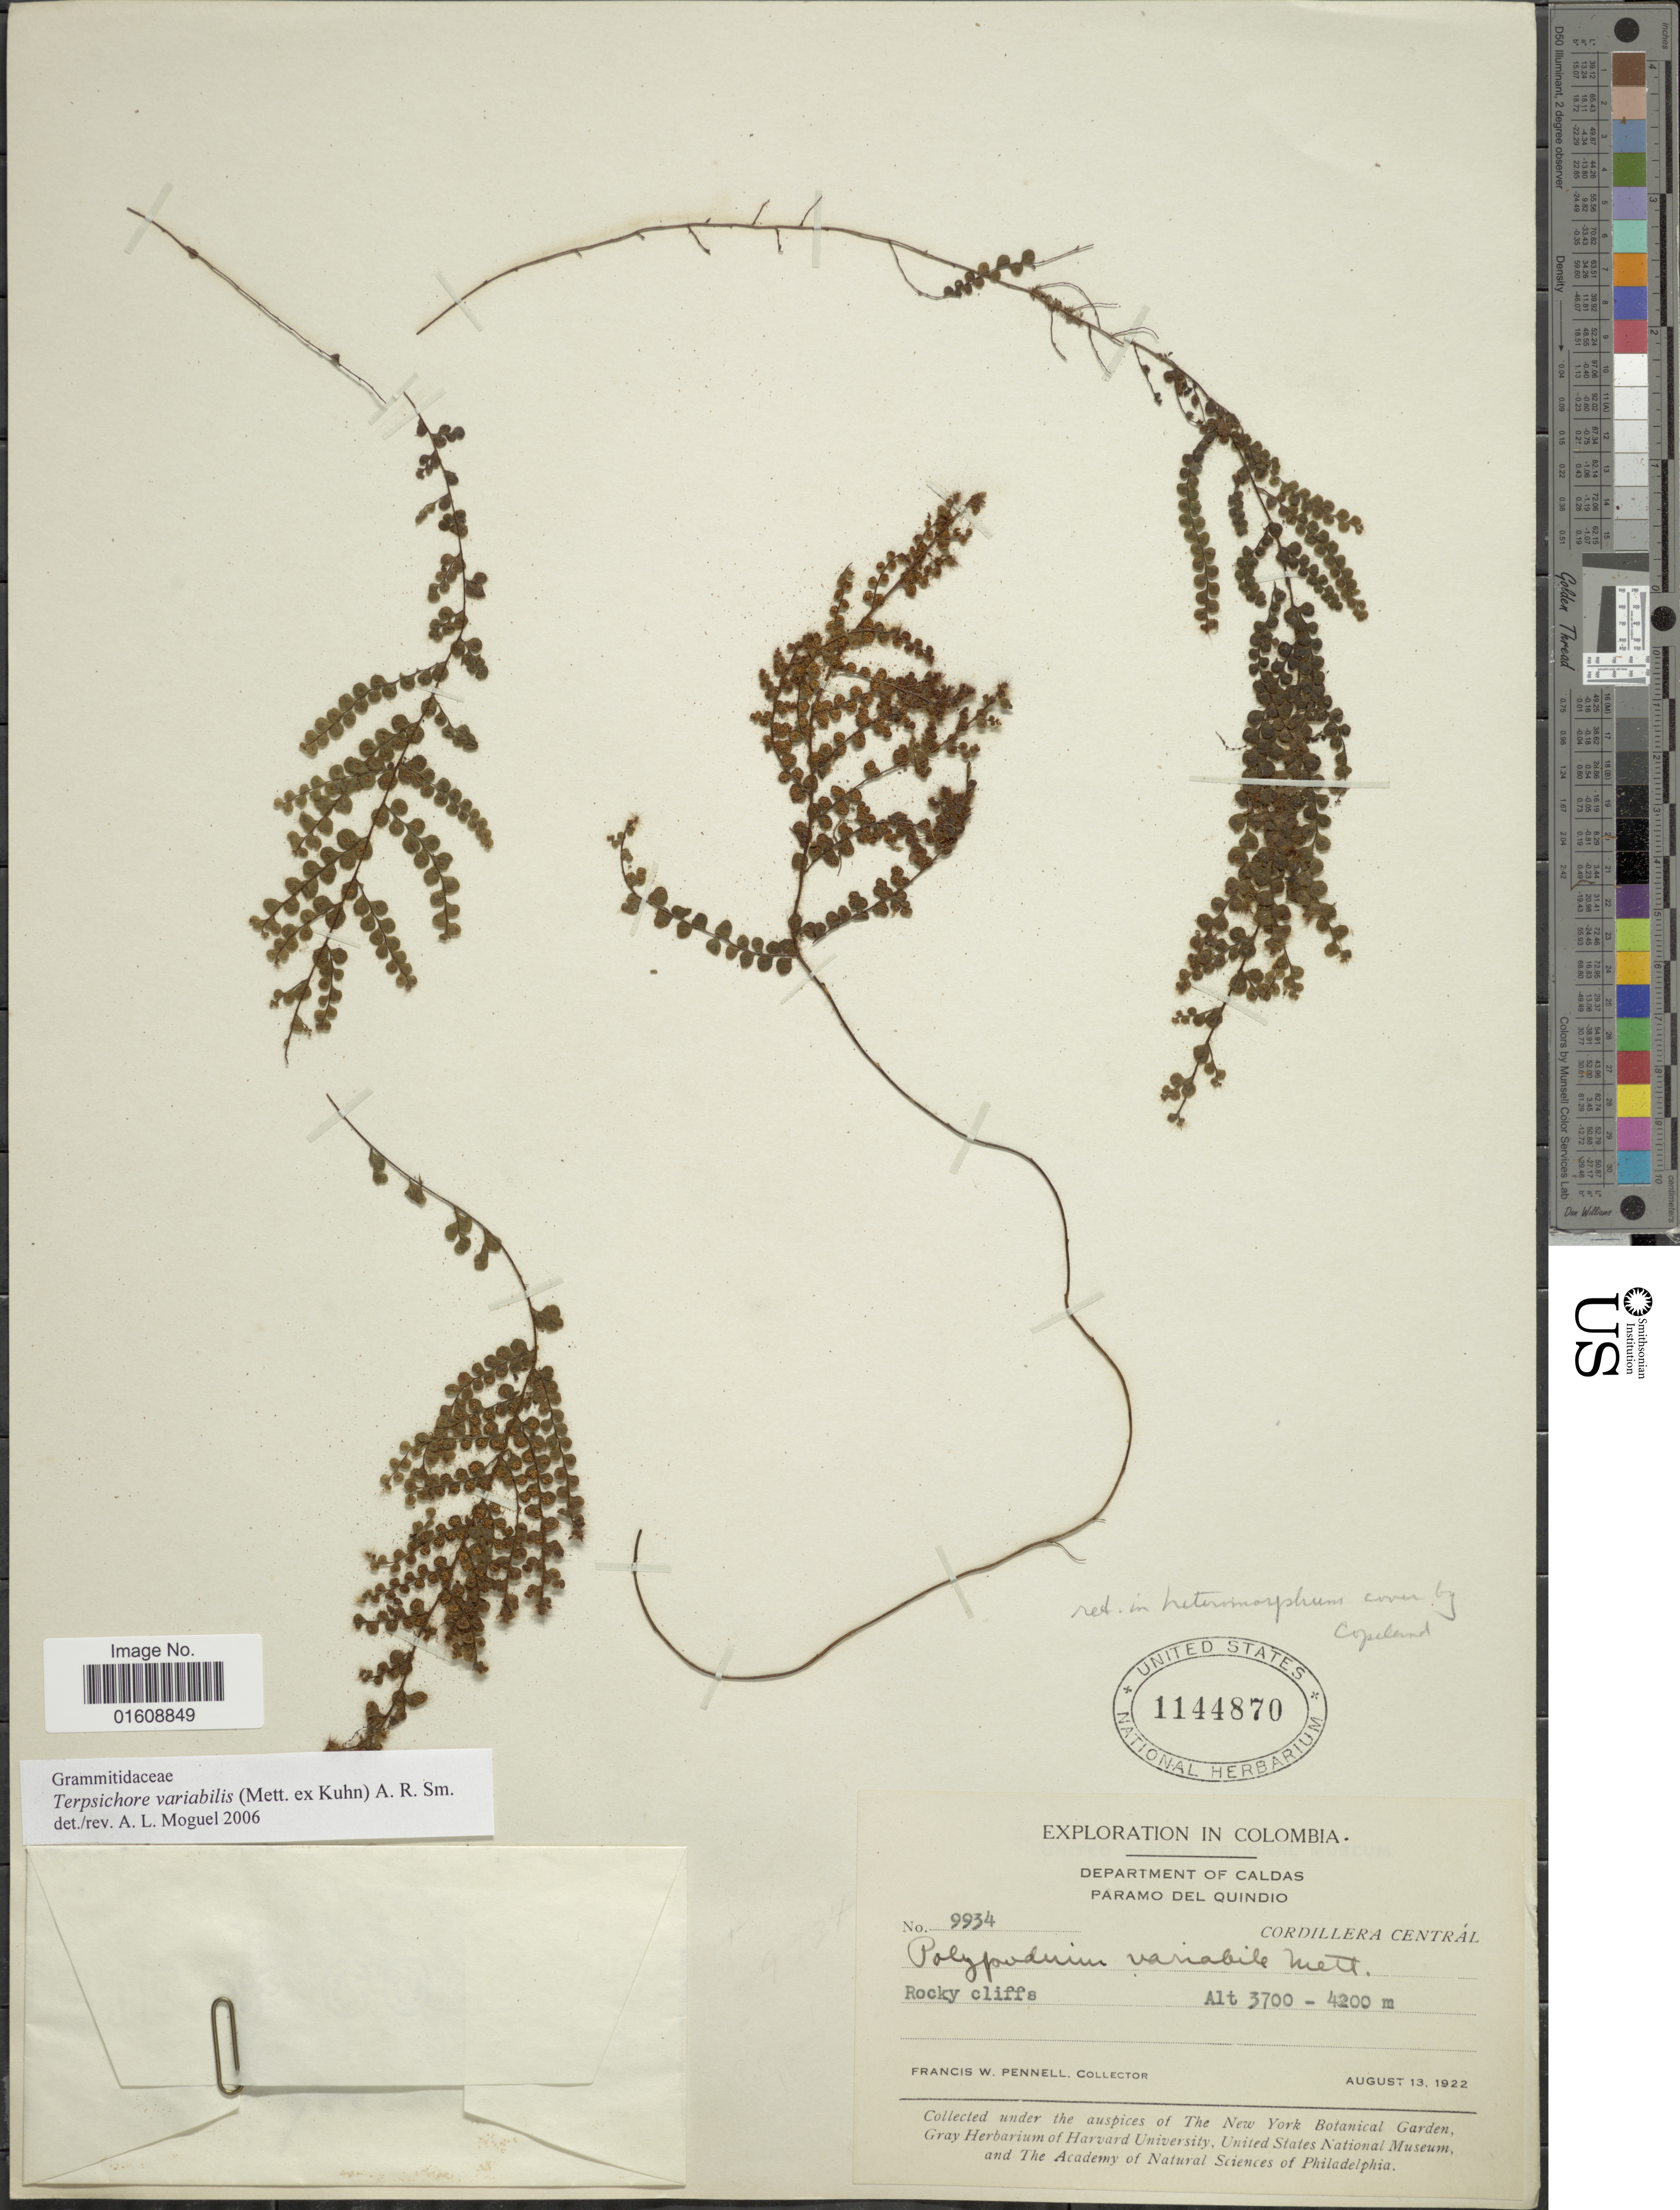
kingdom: Plantae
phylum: Tracheophyta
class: Polypodiopsida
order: Polypodiales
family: Polypodiaceae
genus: Alansmia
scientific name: Alansmia variabilis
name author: (Mett.) Moguel & M. Kessler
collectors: F. W. Pennell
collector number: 9934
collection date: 1922-08-13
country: Colombia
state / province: Caldas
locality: Paramo del Quindio. Cordillera Centrál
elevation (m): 3700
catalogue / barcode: US 1144870